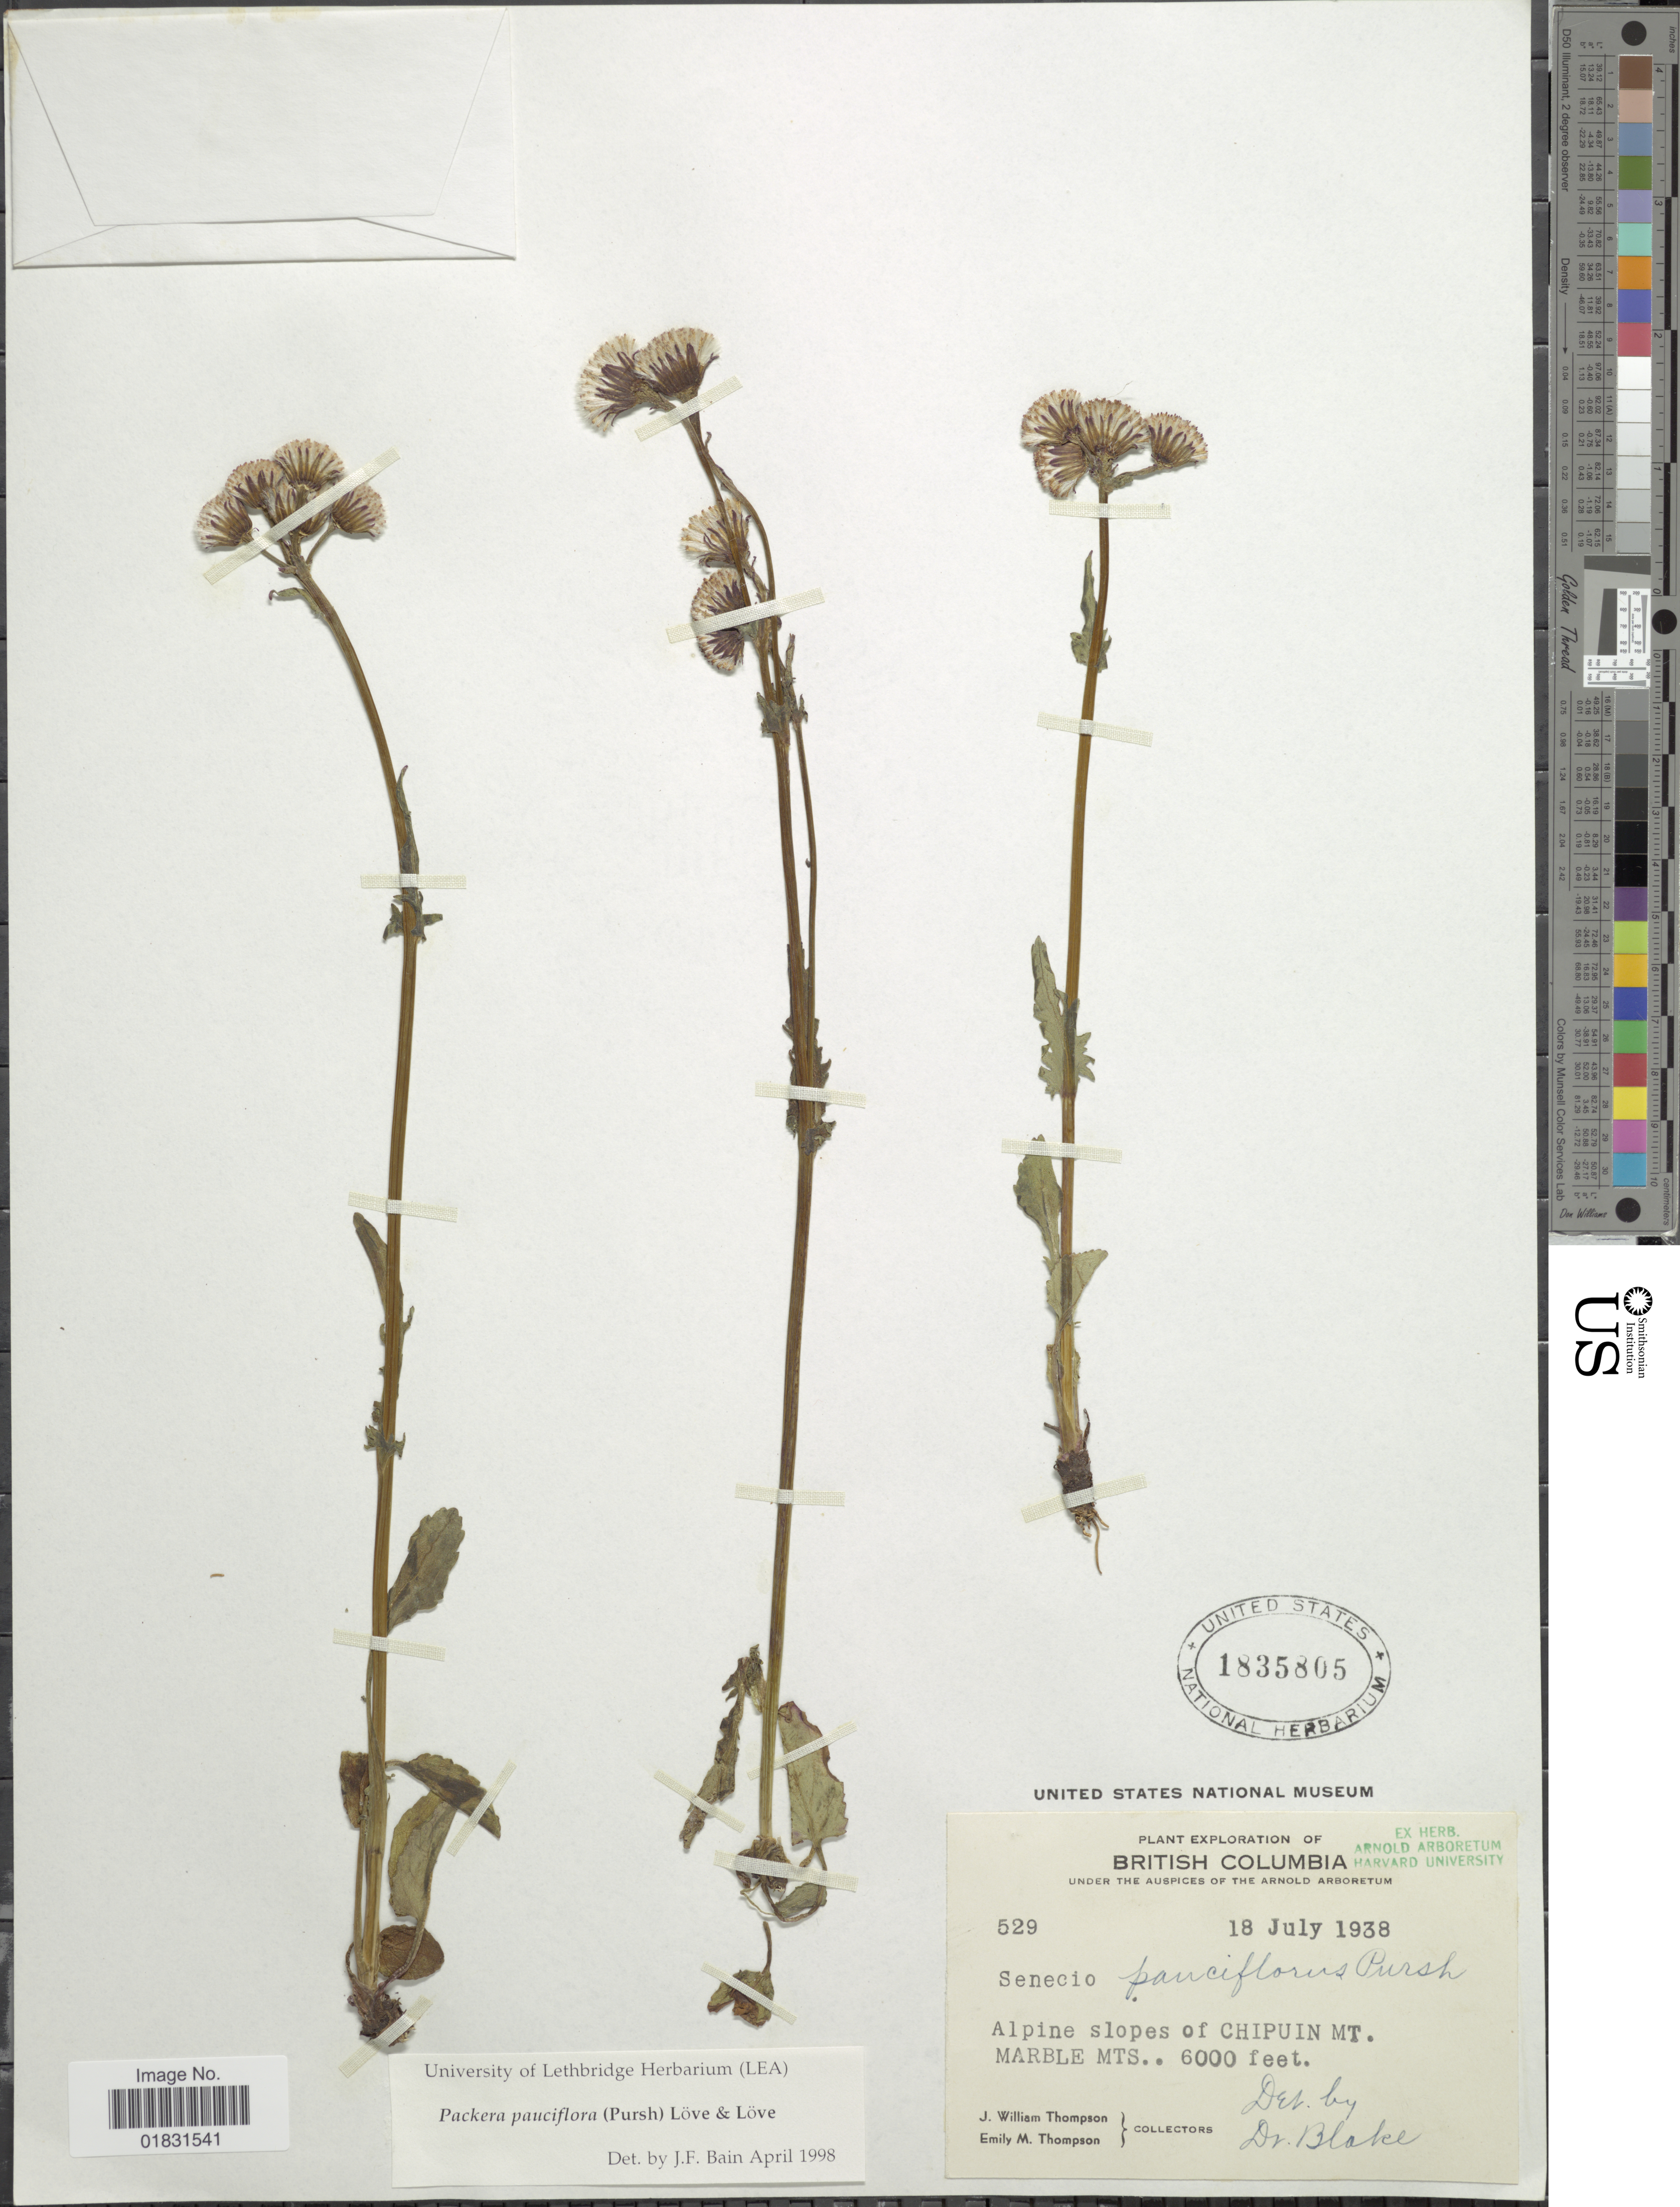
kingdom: Plantae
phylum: Tracheophyta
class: Magnoliopsida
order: Asterales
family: Asteraceae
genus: Packera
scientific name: Packera pauciflora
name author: (Pursh) W.A. Weber & Á. Löve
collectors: J. W. Thompson & E. M. Thompson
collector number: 529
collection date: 1938-07-18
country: Canada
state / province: British Columbia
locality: Alpine slopes of Chipuin Mts. Marble Mts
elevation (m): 1829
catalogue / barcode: US 1835805